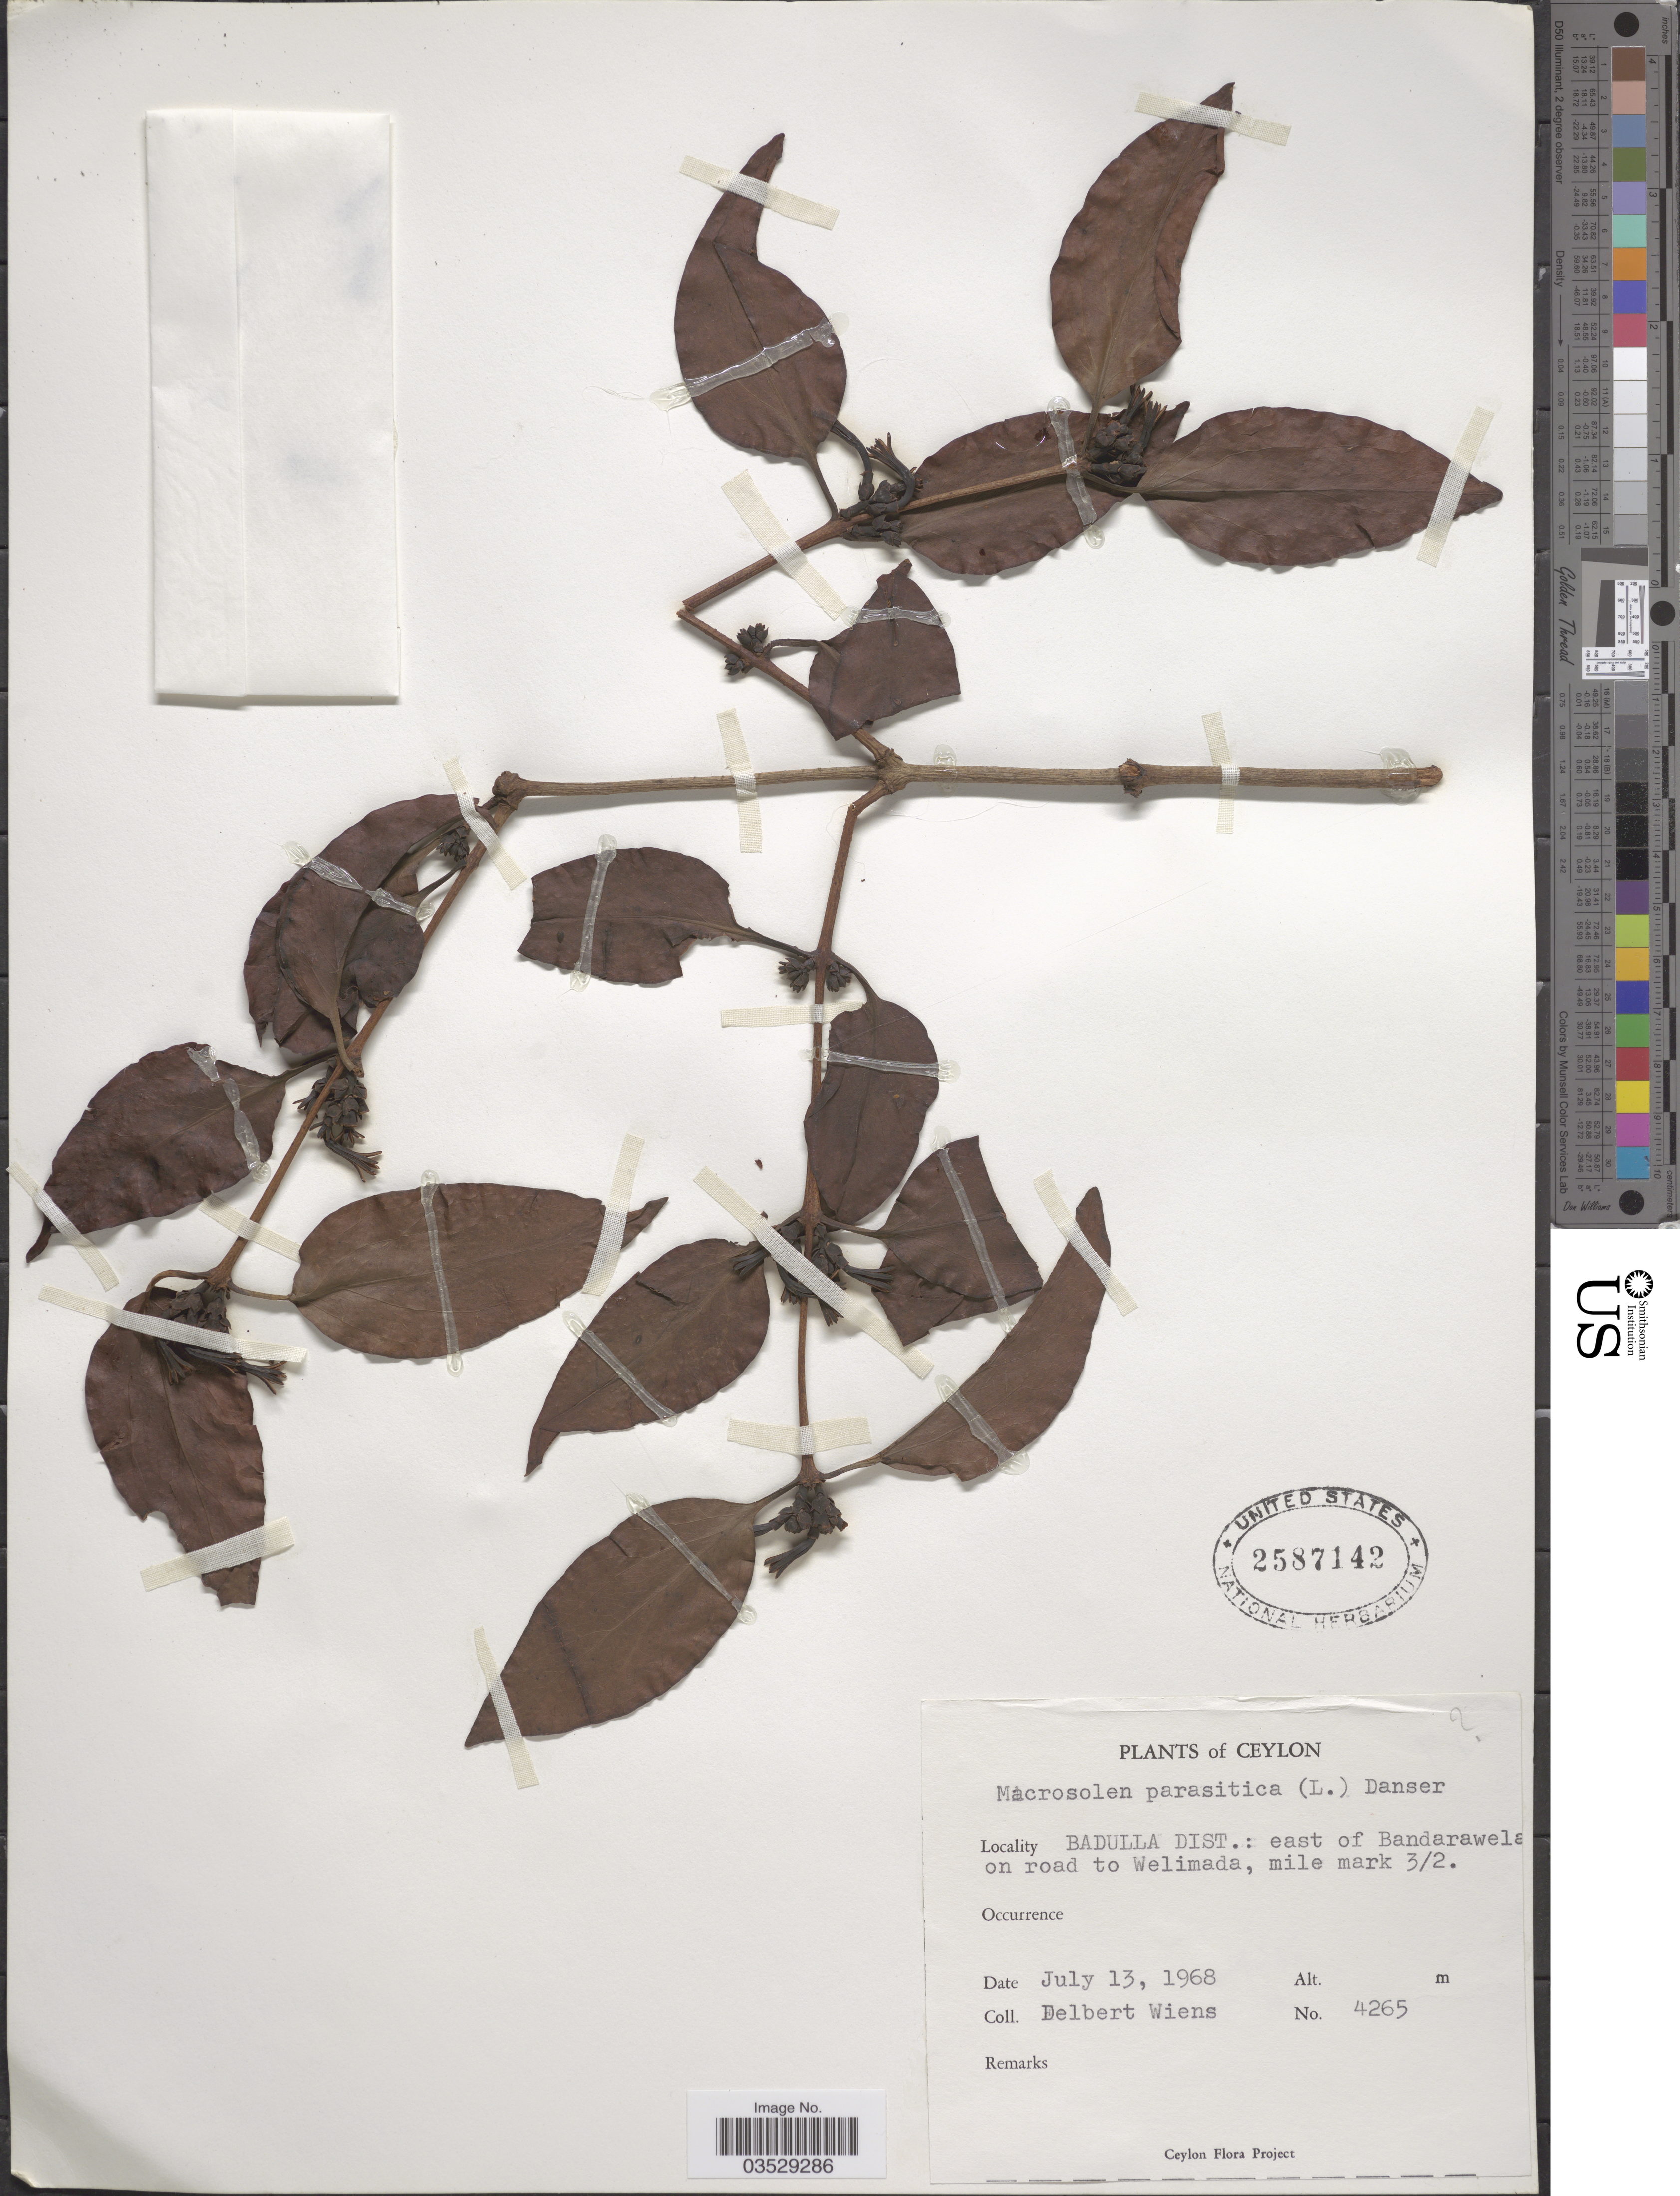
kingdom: Plantae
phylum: Tracheophyta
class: Magnoliopsida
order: Santalales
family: Loranthaceae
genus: Macrosolen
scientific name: Macrosolen parasiticus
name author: (L.) Danser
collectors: D. Wiens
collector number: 4265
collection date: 1968-07-13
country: Sri Lanka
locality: Ceylon. Badulla Dist.: east of Bandarawela on road to Welimada, mile mark 3/2.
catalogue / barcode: US 2587142